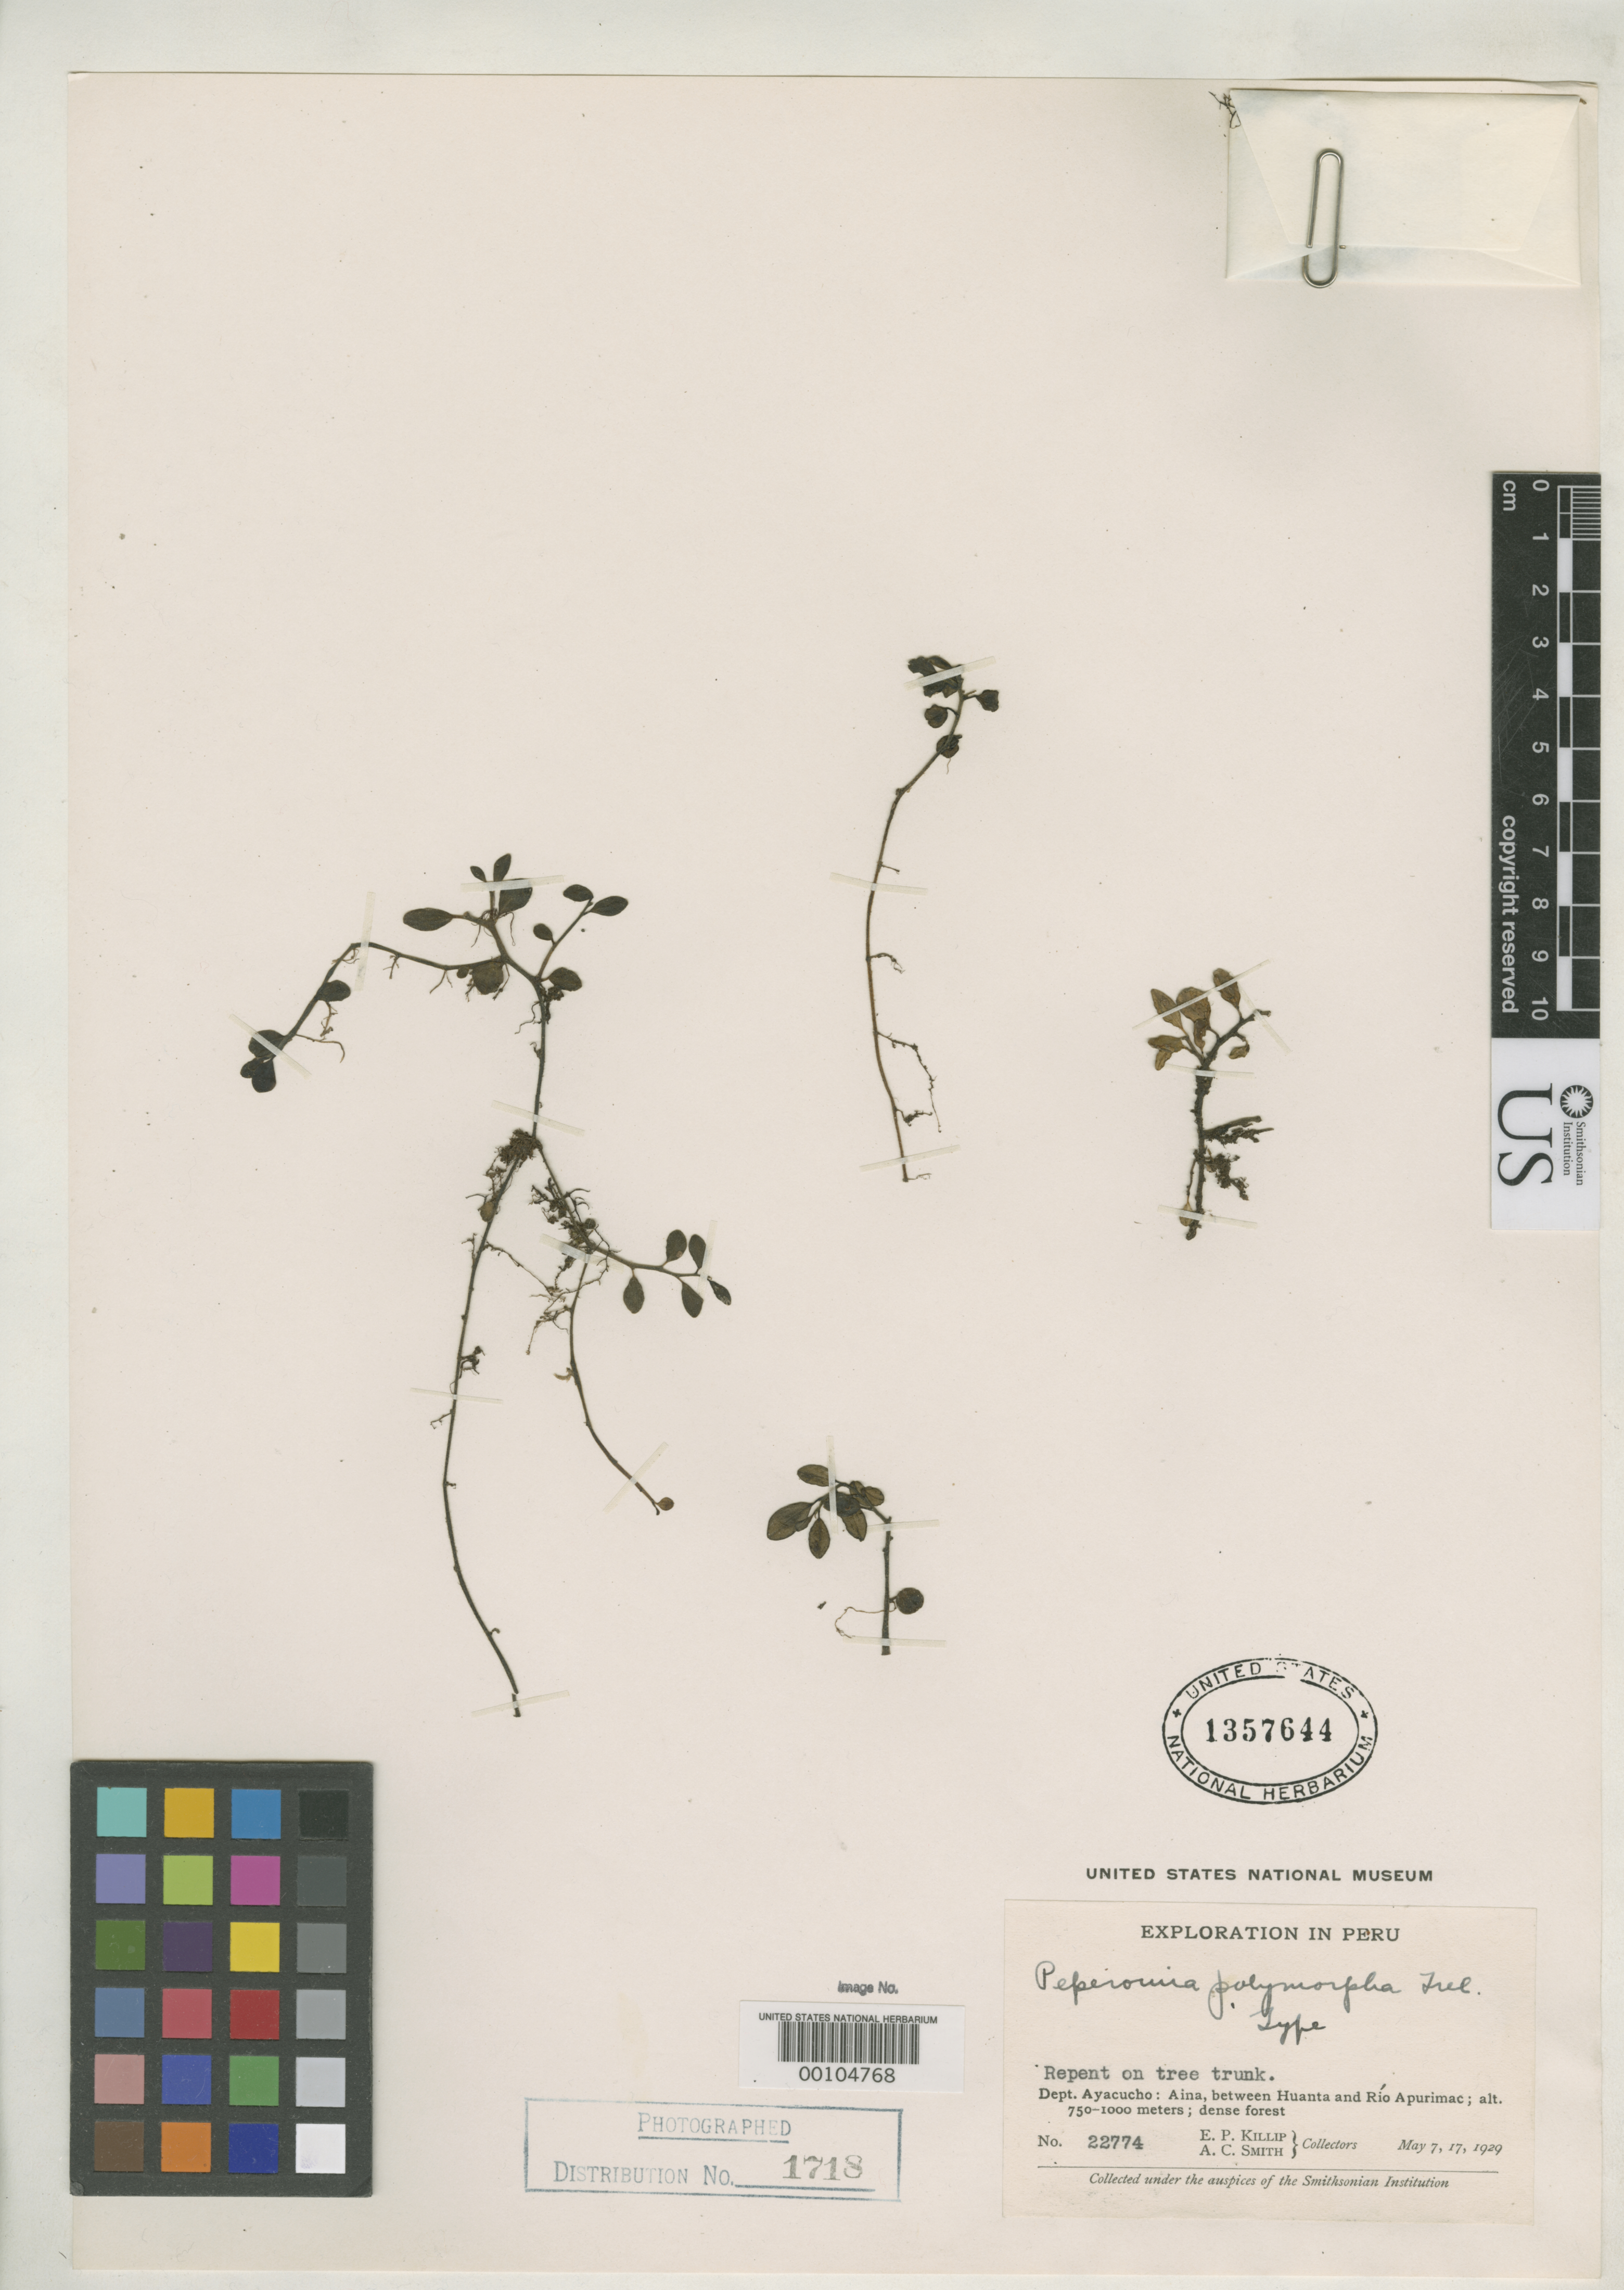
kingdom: Plantae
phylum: Tracheophyta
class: Magnoliopsida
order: Piperales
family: Piperaceae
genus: Peperomia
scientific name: Peperomia polymorpa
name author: Trel.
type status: Holotype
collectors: E. P. Killip & A. C. Smith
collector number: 22774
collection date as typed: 07 May 1929 to 17 May 1929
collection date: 1929-05-07/1929-05-17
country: Peru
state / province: Ayacucho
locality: Aina, between Huanta and Río Apurímac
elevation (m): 700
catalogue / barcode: US 1357644